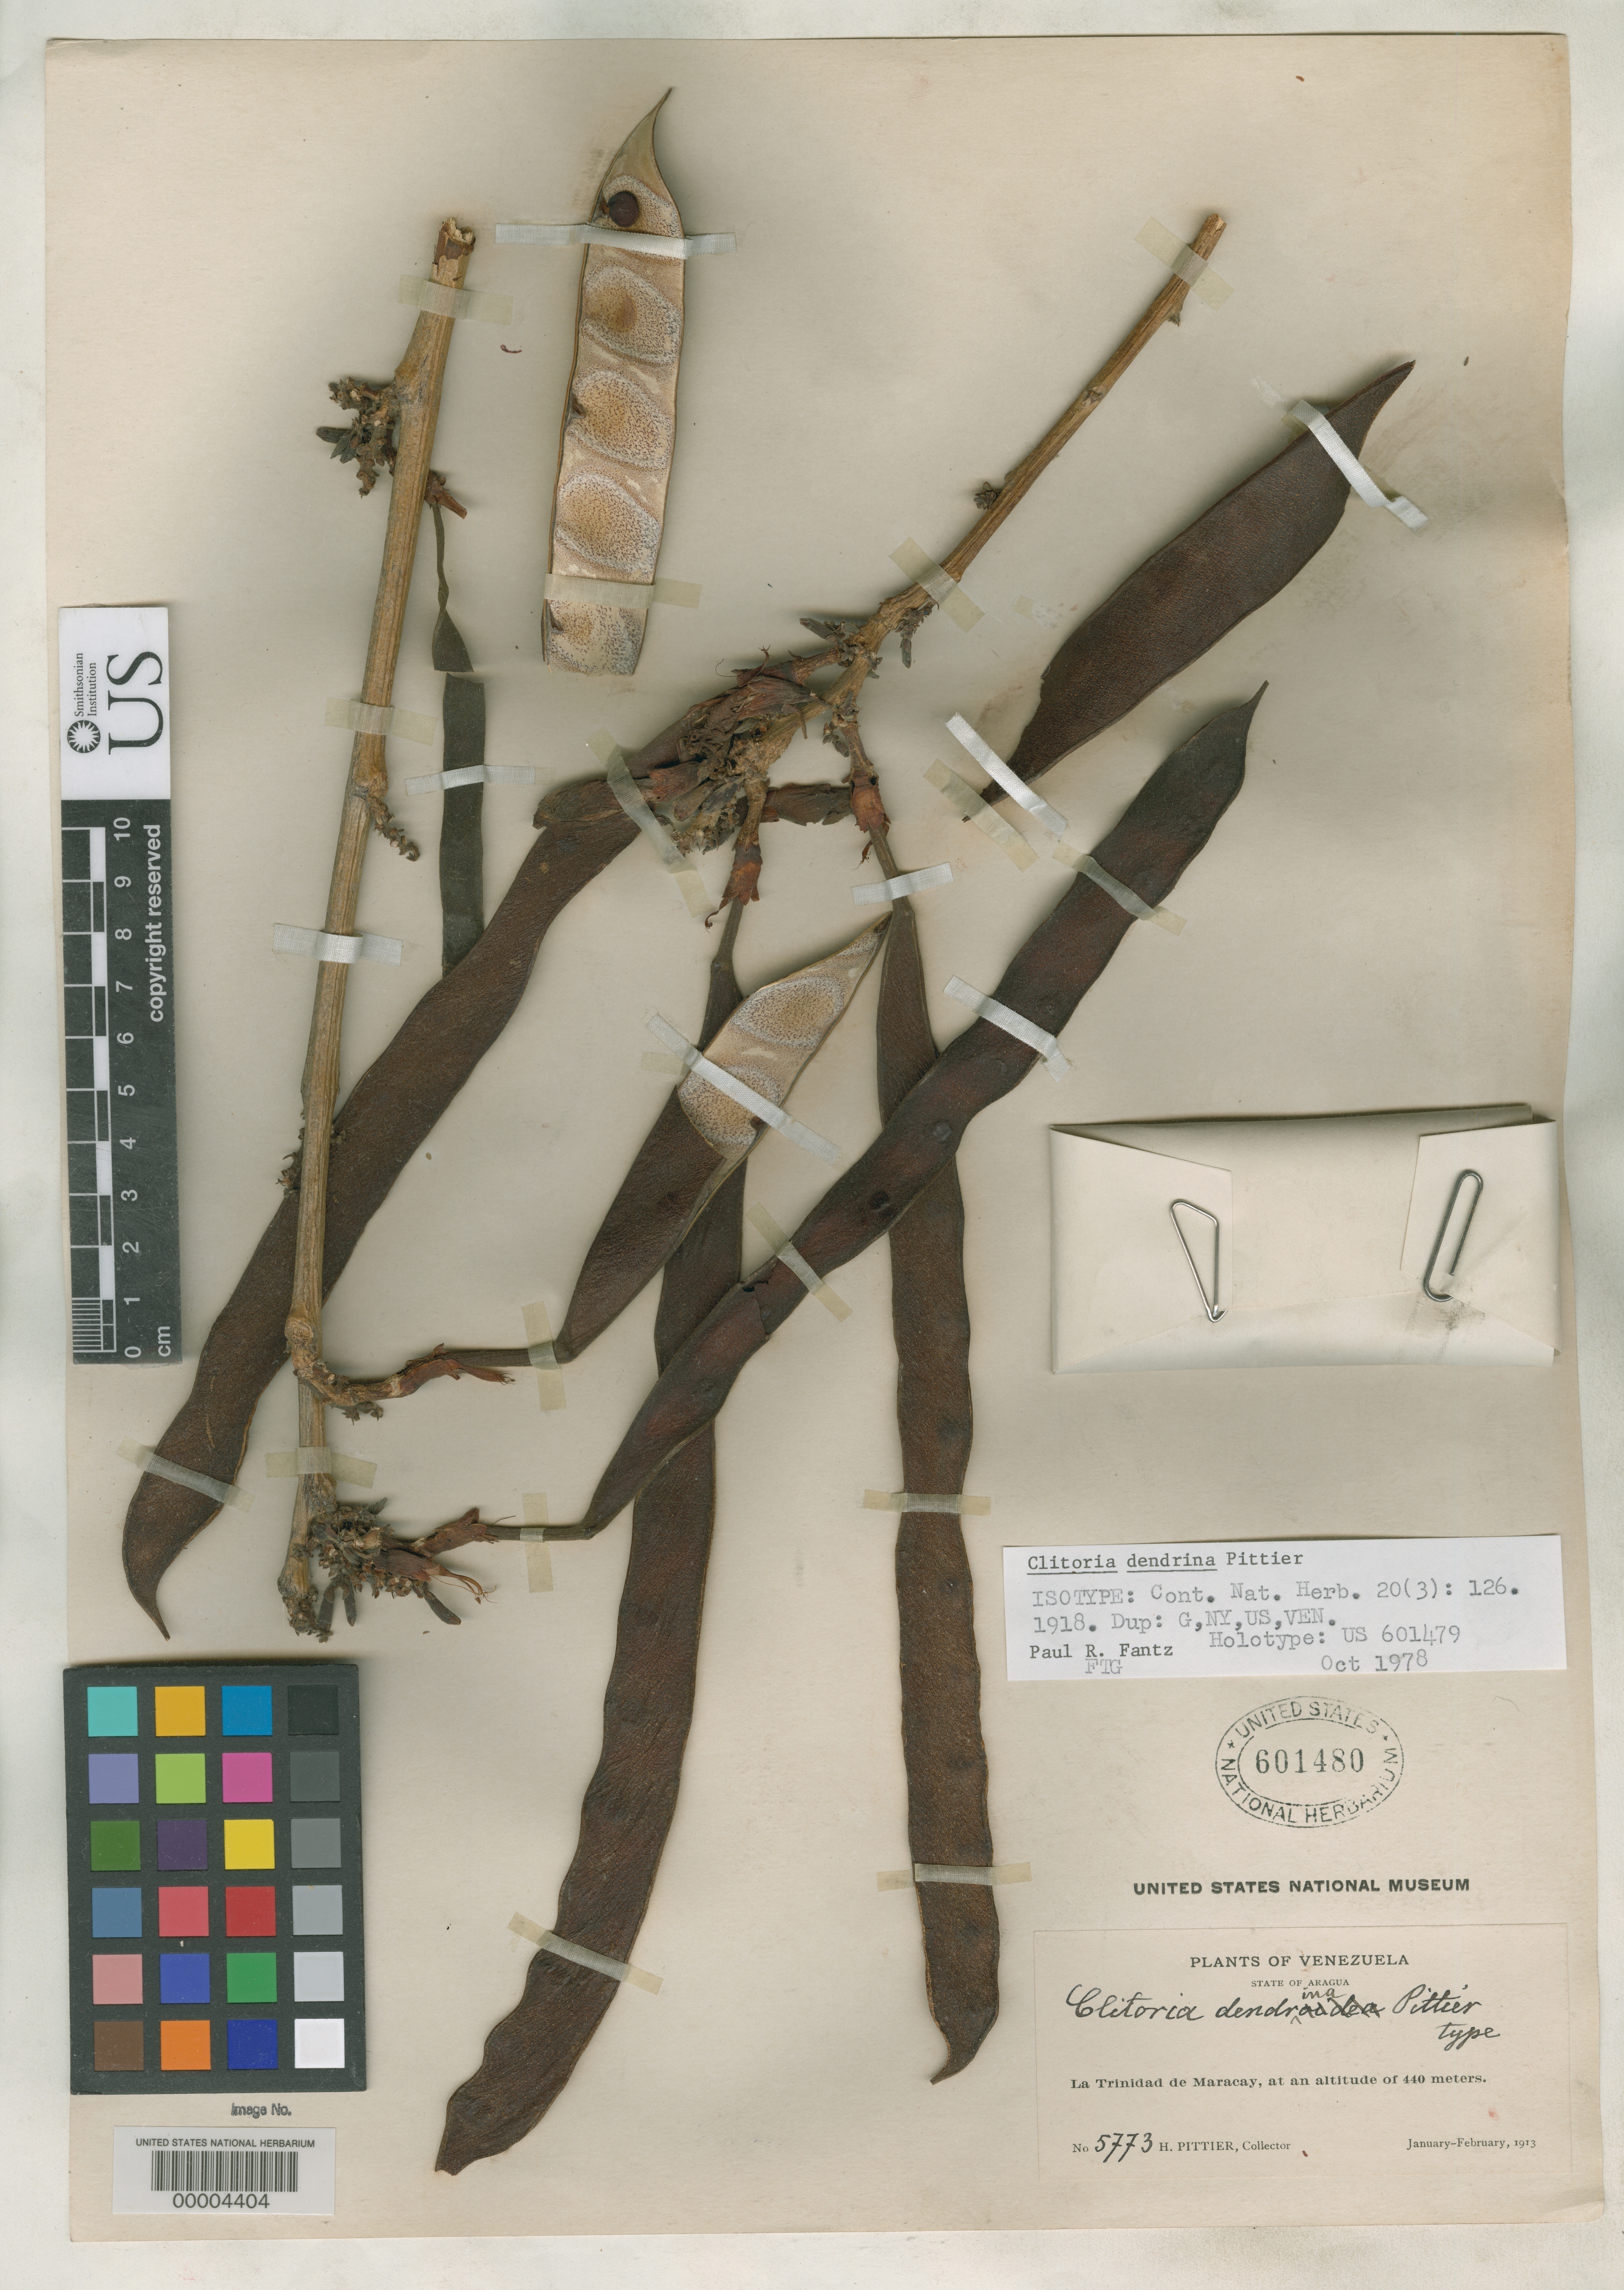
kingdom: Plantae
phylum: Tracheophyta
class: Magnoliopsida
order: Fabales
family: Fabaceae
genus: Clitoria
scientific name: Clitoria dendrina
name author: Pittier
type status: Isotype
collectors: H. F. Pittier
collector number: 5773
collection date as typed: Jan 1913 to -- Feb 1913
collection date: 1913-01/1913-02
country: Venezuela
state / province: Aragua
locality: La Trinidad de Maracay.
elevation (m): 440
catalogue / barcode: US 601480